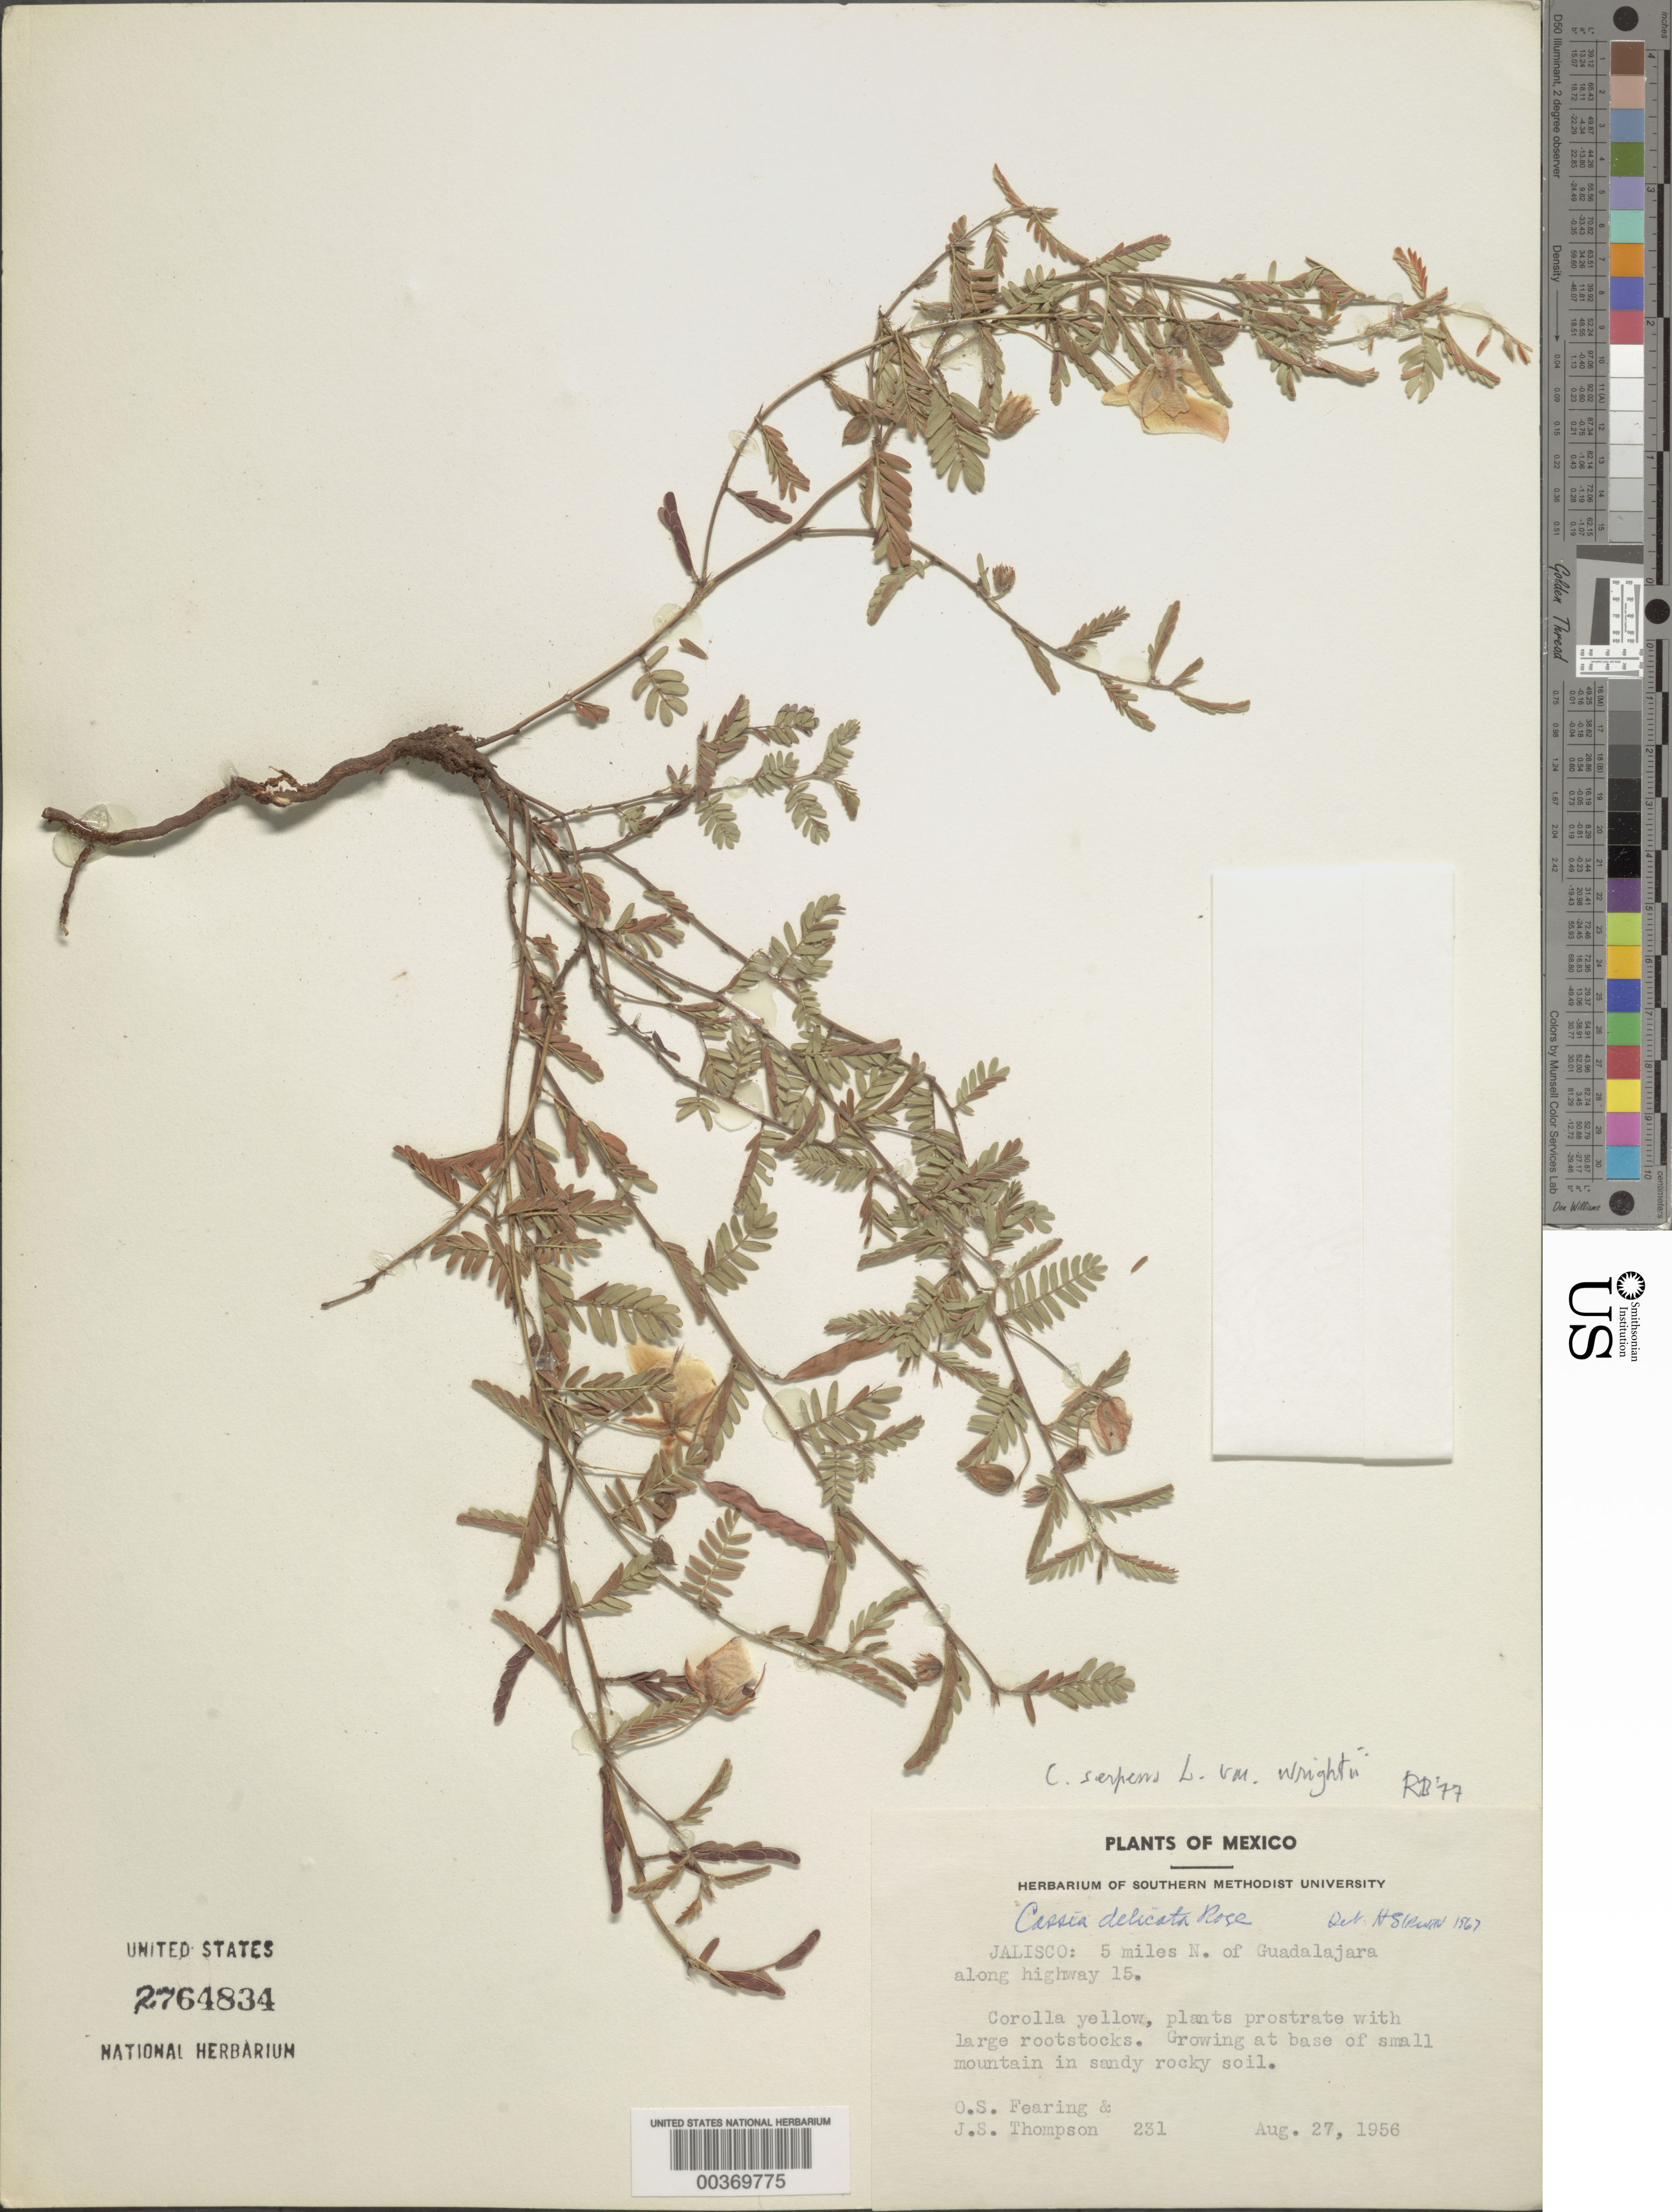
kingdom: Plantae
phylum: Tracheophyta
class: Magnoliopsida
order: Fabales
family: Fabaceae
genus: Chamaecrista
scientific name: Chamaecrista serpens var. wrightii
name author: (A. Gray) H.S. Irwin & Barneby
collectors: O. S. Fearing & J. S. Thompson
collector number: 231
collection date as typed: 27 Aug 1956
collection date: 1956-08-27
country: Mexico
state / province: Jalisco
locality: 5 mi N of Guadalajara along highway 15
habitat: At base of small mountain in sandy rocky soil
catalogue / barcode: US 2764834